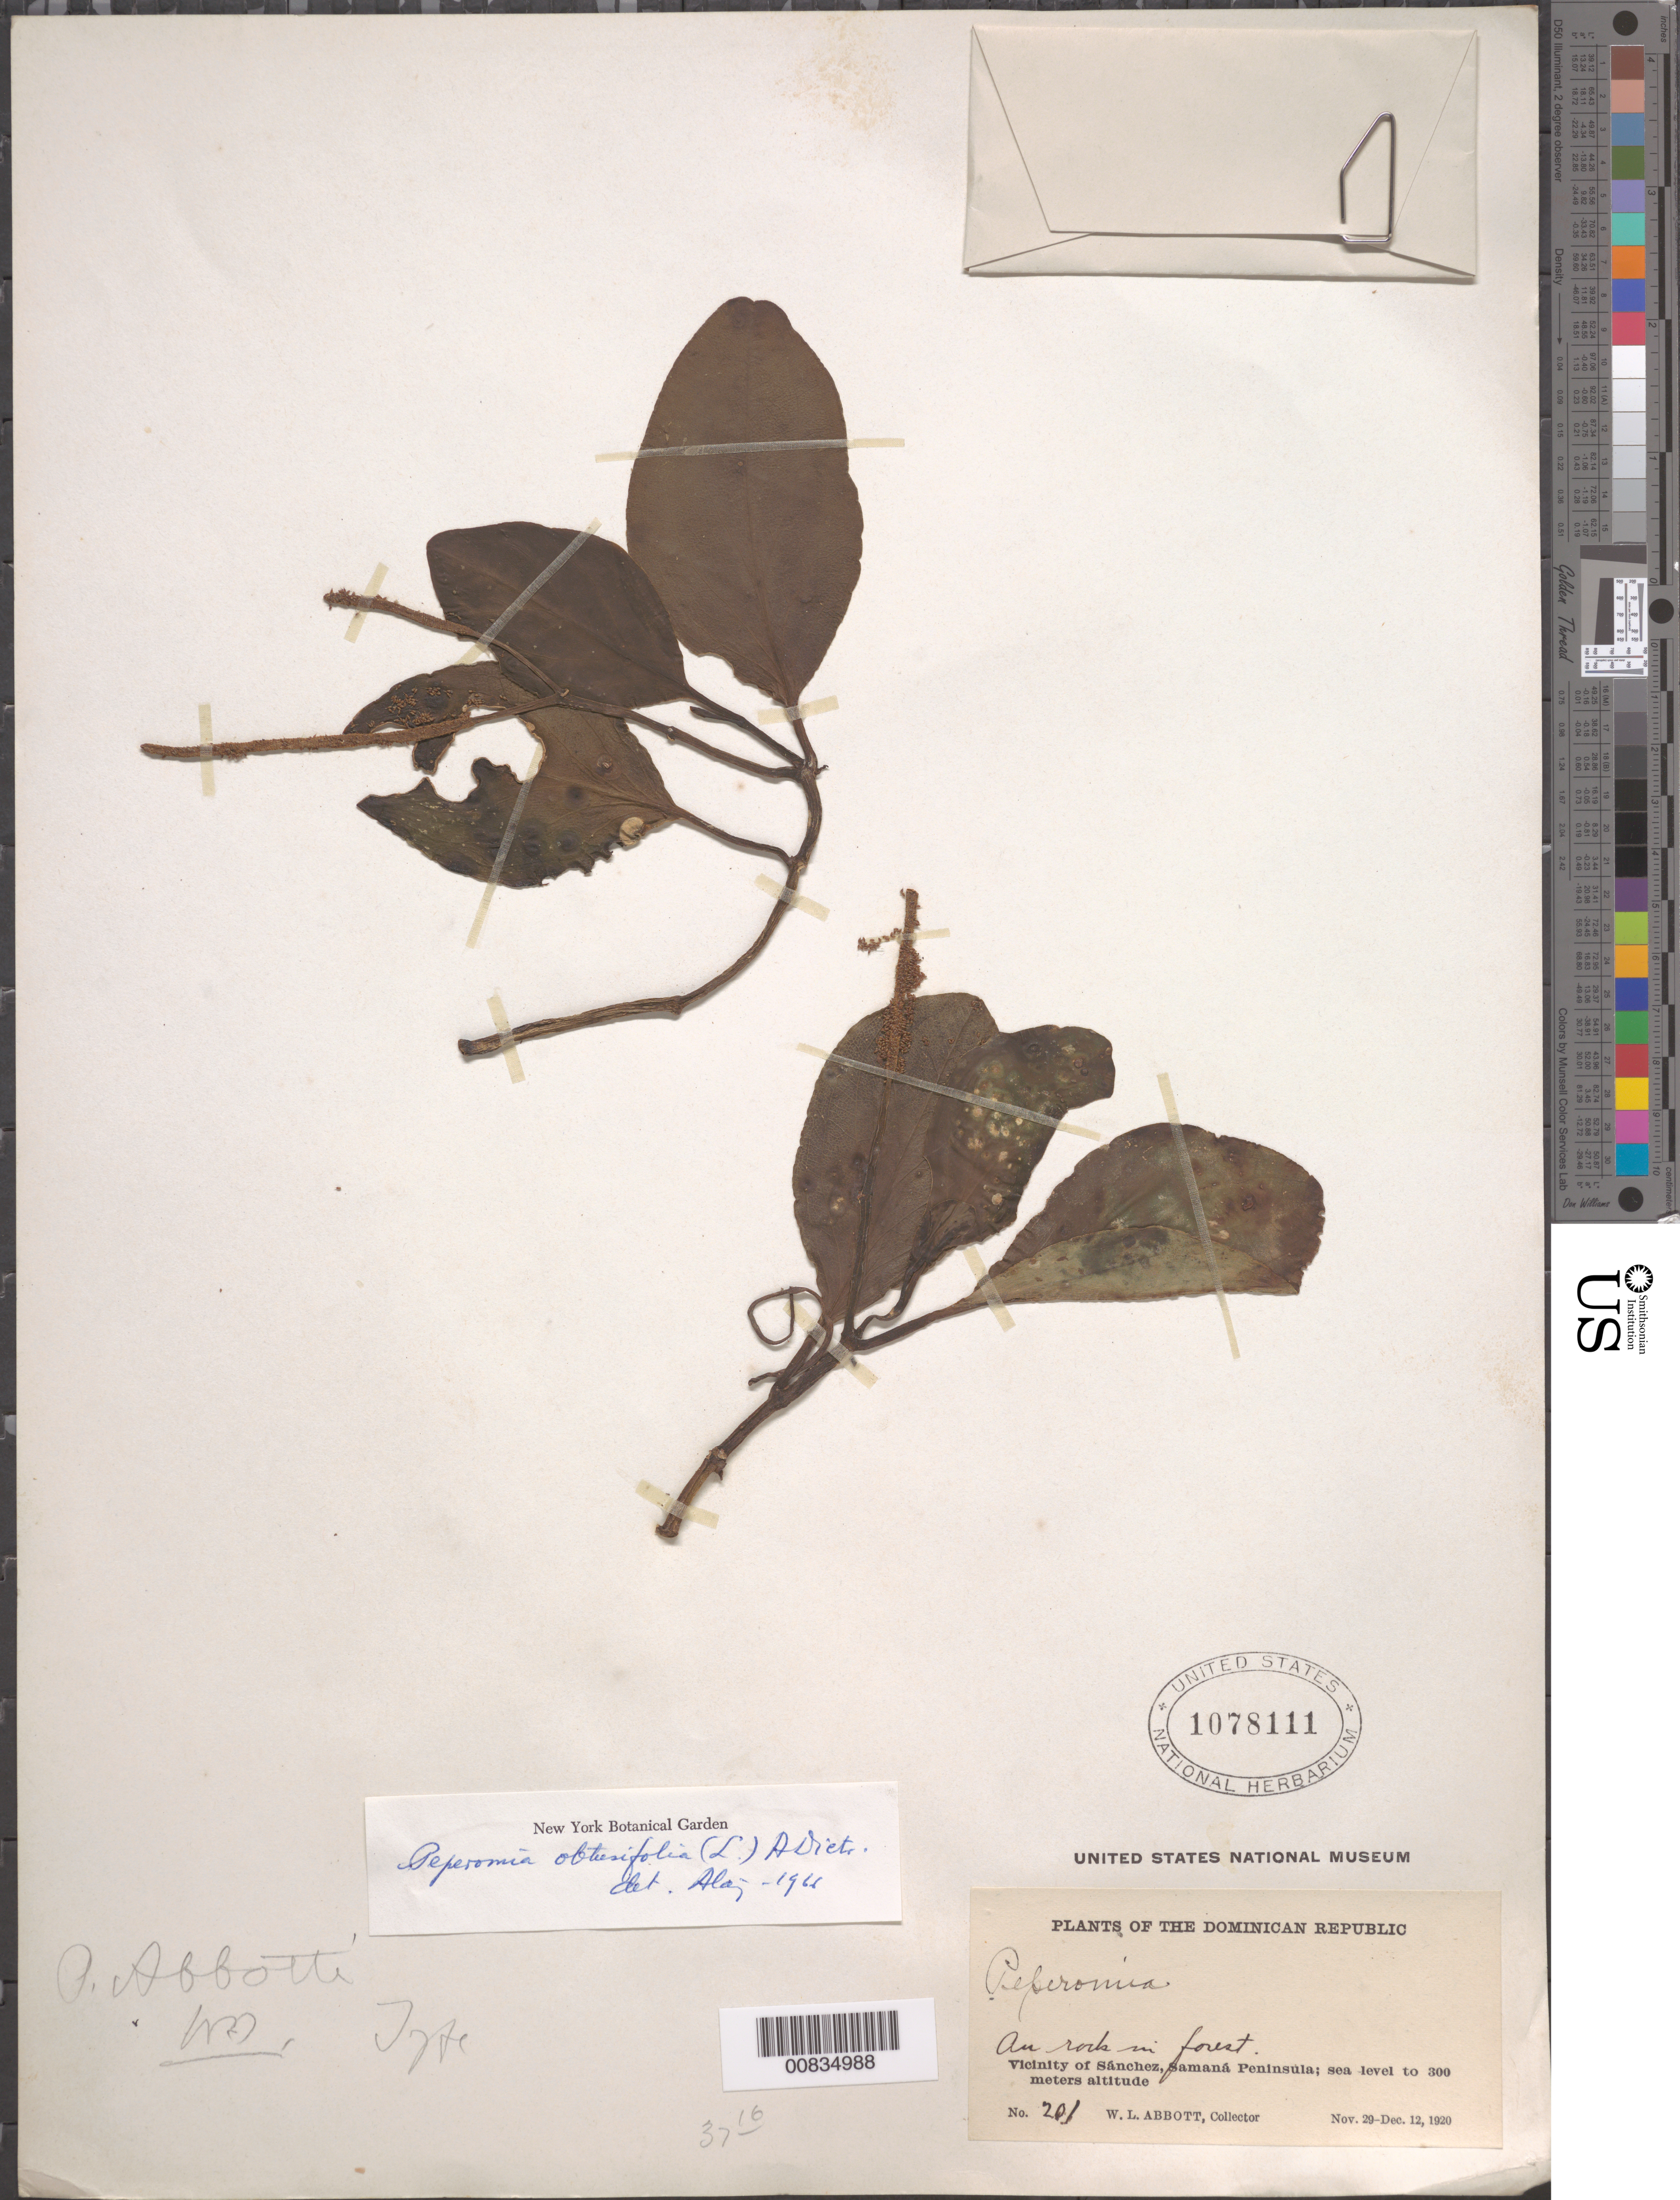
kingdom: Plantae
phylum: Tracheophyta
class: Magnoliopsida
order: Piperales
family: Piperaceae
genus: Peperomia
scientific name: Peperomia obtusifolia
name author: (L.) A. Dietr.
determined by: Liogier, Alain H.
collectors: W. L. Abbott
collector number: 201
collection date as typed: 29 Nov 1920 to 12 Dec 1920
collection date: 1920-11-29/1920-12-12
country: Dominican Republic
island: Hispaniola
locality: Vicinity of Sánchez, Samaná Península.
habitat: On rocks in forest.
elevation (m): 0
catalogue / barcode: US 1078111